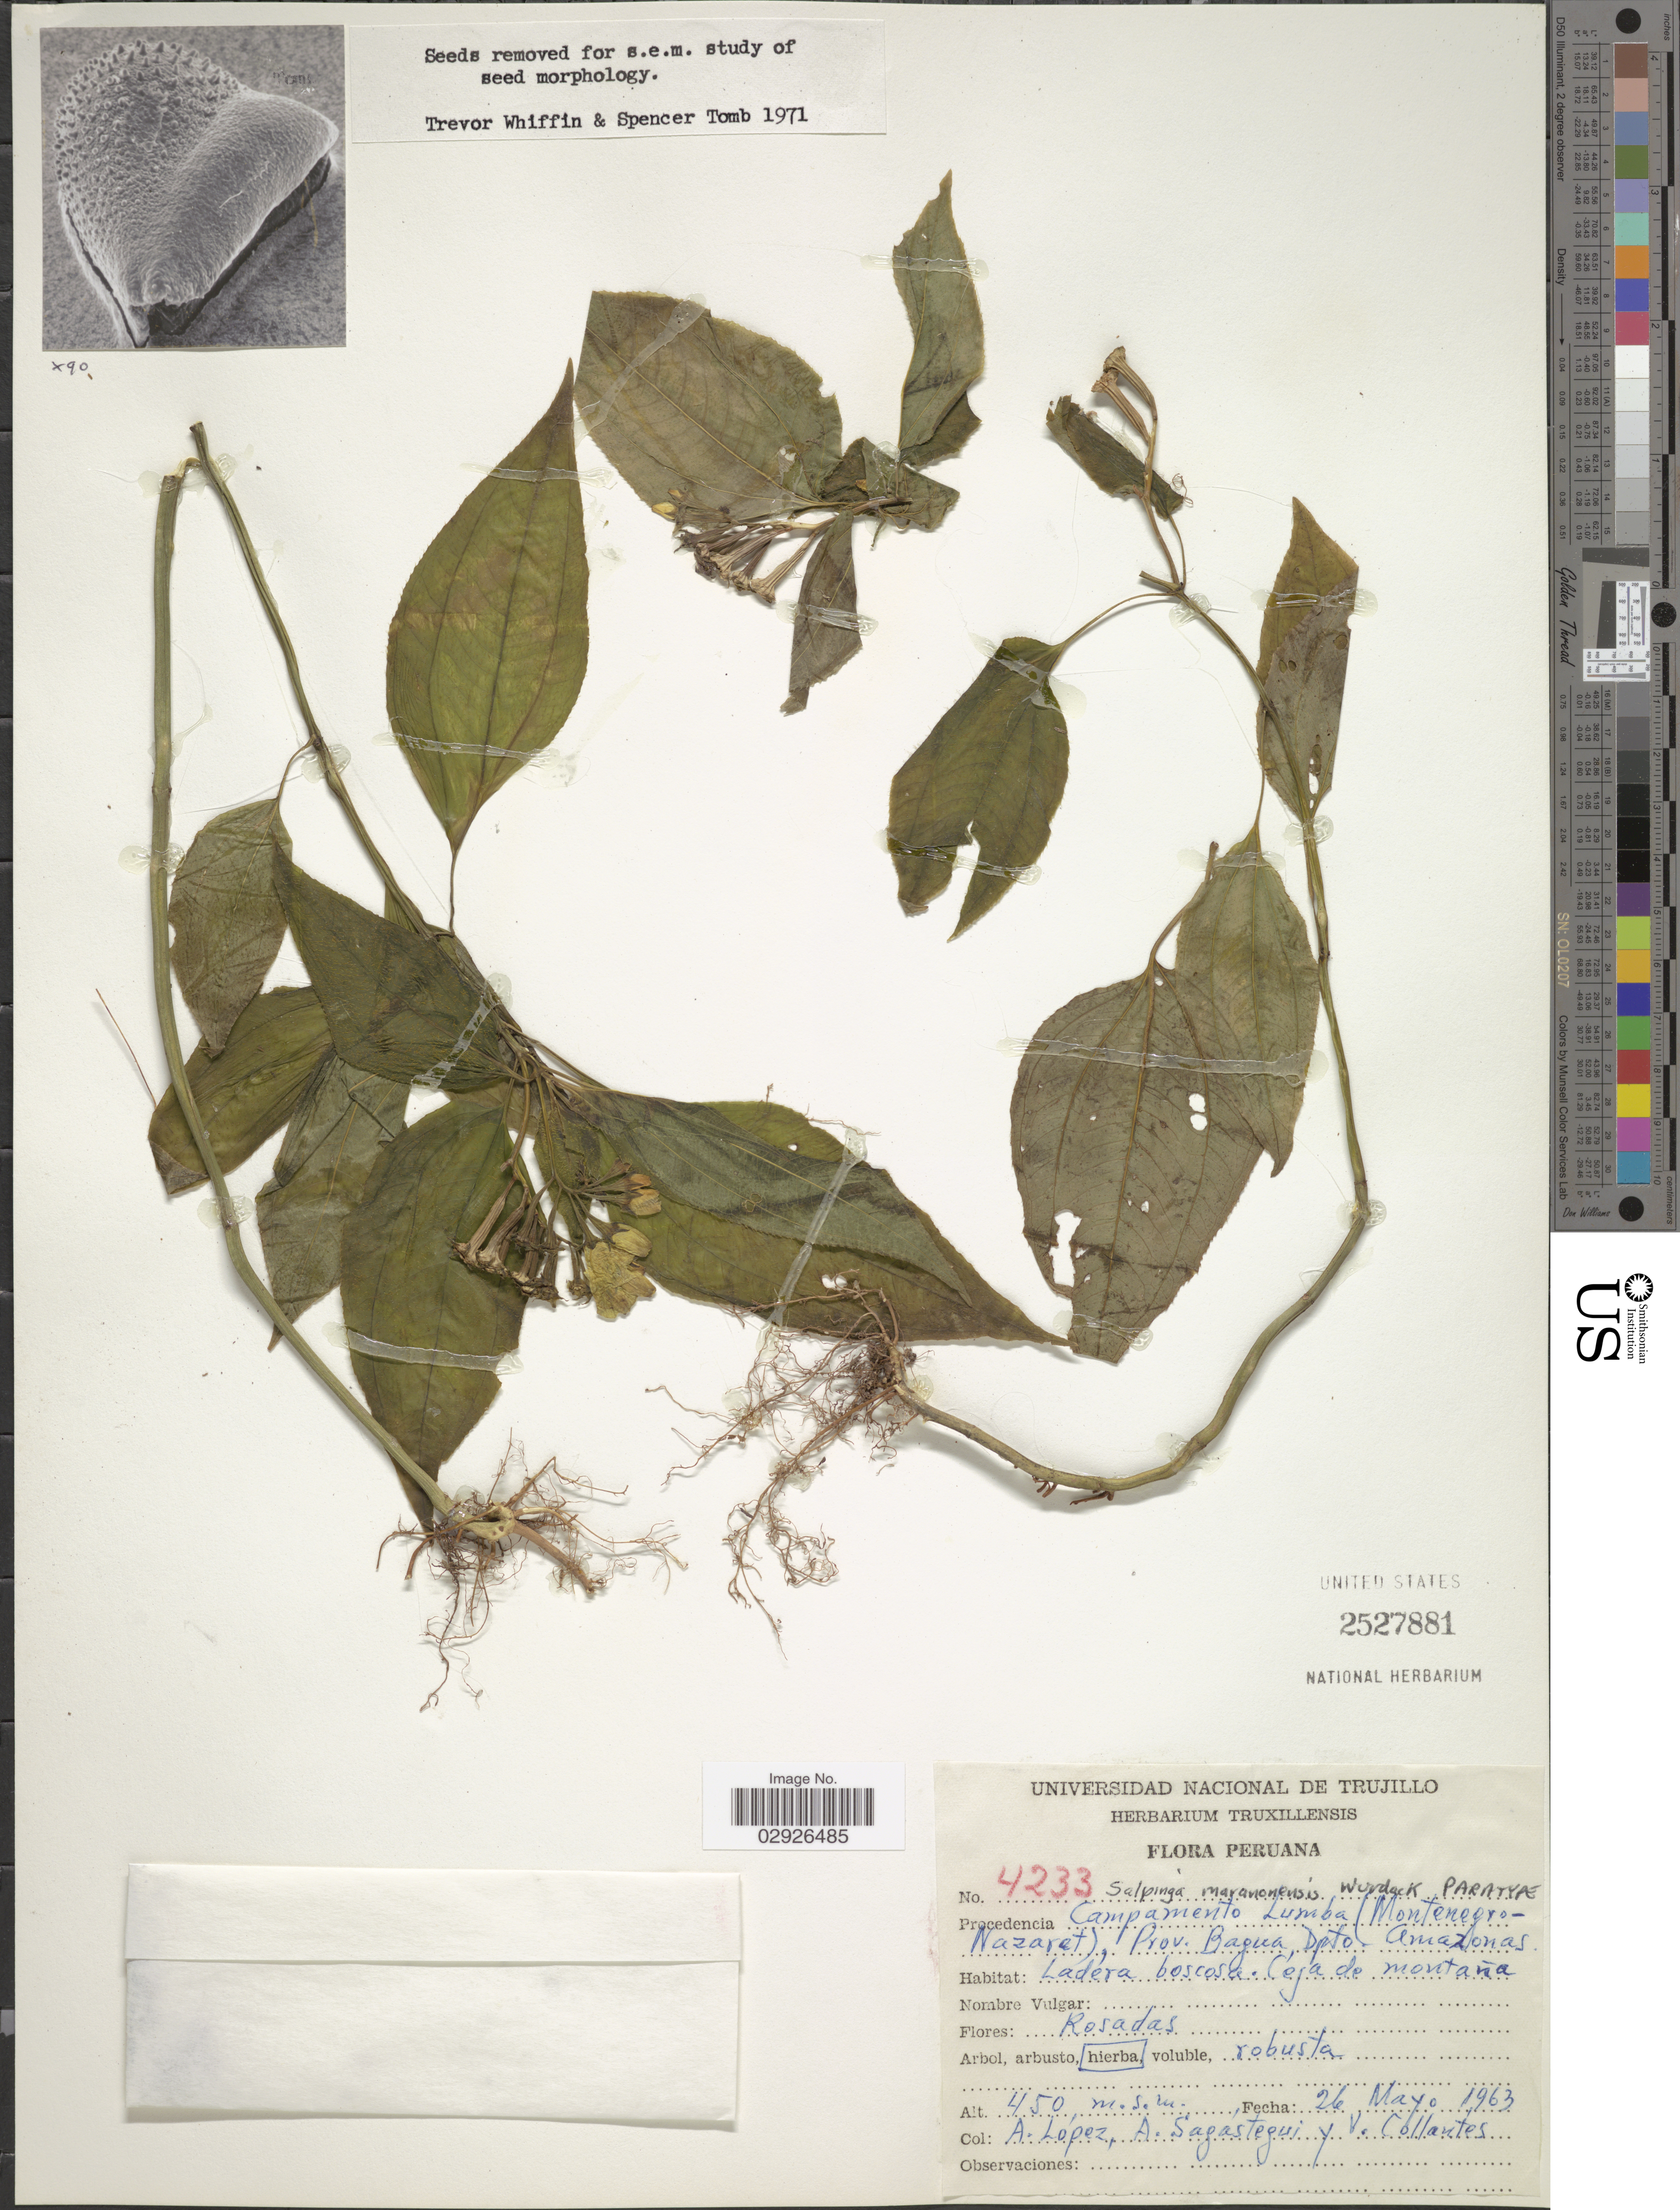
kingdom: Plantae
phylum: Tracheophyta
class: Magnoliopsida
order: Myrtales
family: Melastomataceae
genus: Salpinga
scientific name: Salpinga maranonensis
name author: Wurdack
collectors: A. López, A. Sagástequi & V. Collantes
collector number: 4233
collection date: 1963-05-26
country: Peru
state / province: Amazonas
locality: Campamento Lumba (Montenegro-Nazaret), Prov. Bagua, Dpto. Amazonas.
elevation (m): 450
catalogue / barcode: US 2527881